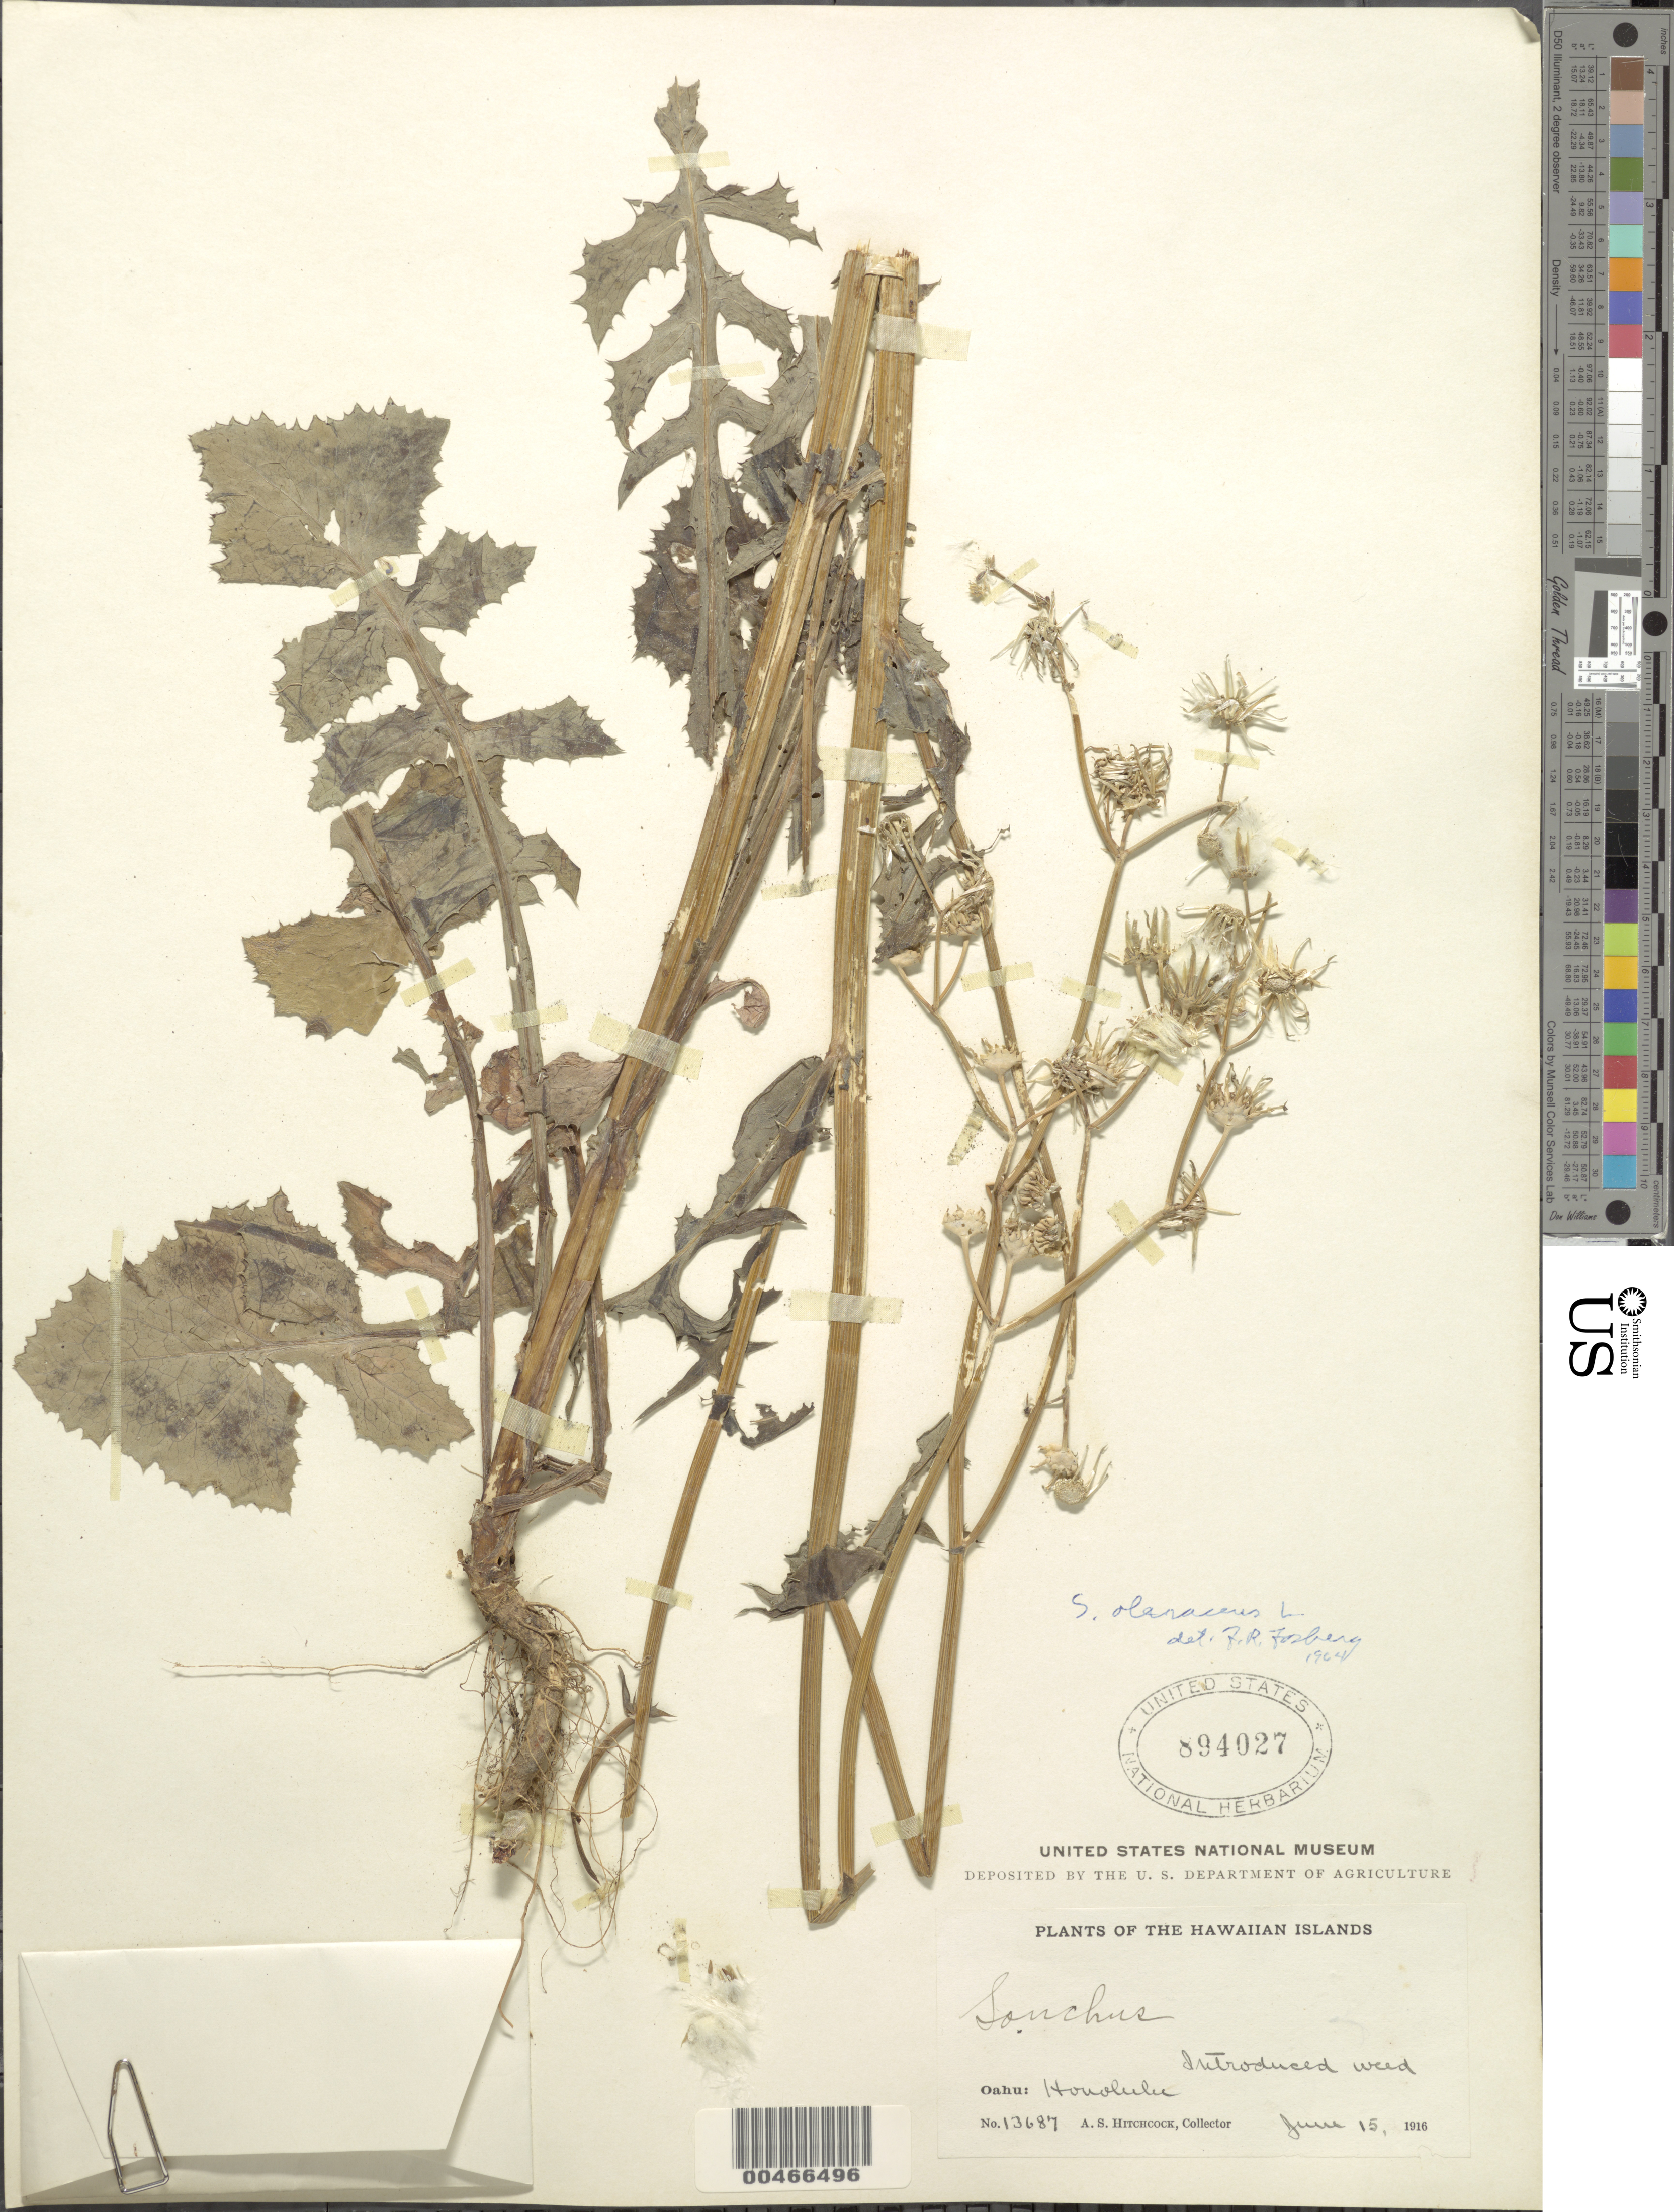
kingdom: Plantae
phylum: Tracheophyta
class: Magnoliopsida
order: Asterales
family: Asteraceae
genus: Sonchus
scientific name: Sonchus oleraceus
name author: L.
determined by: Fosberg, F. R.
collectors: A. S. Hitchcock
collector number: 13687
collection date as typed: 15 Jun 1916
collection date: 1916-06-15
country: United States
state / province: Hawaii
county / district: Honolulu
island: Oahu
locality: Honolulu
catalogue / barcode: US 894027